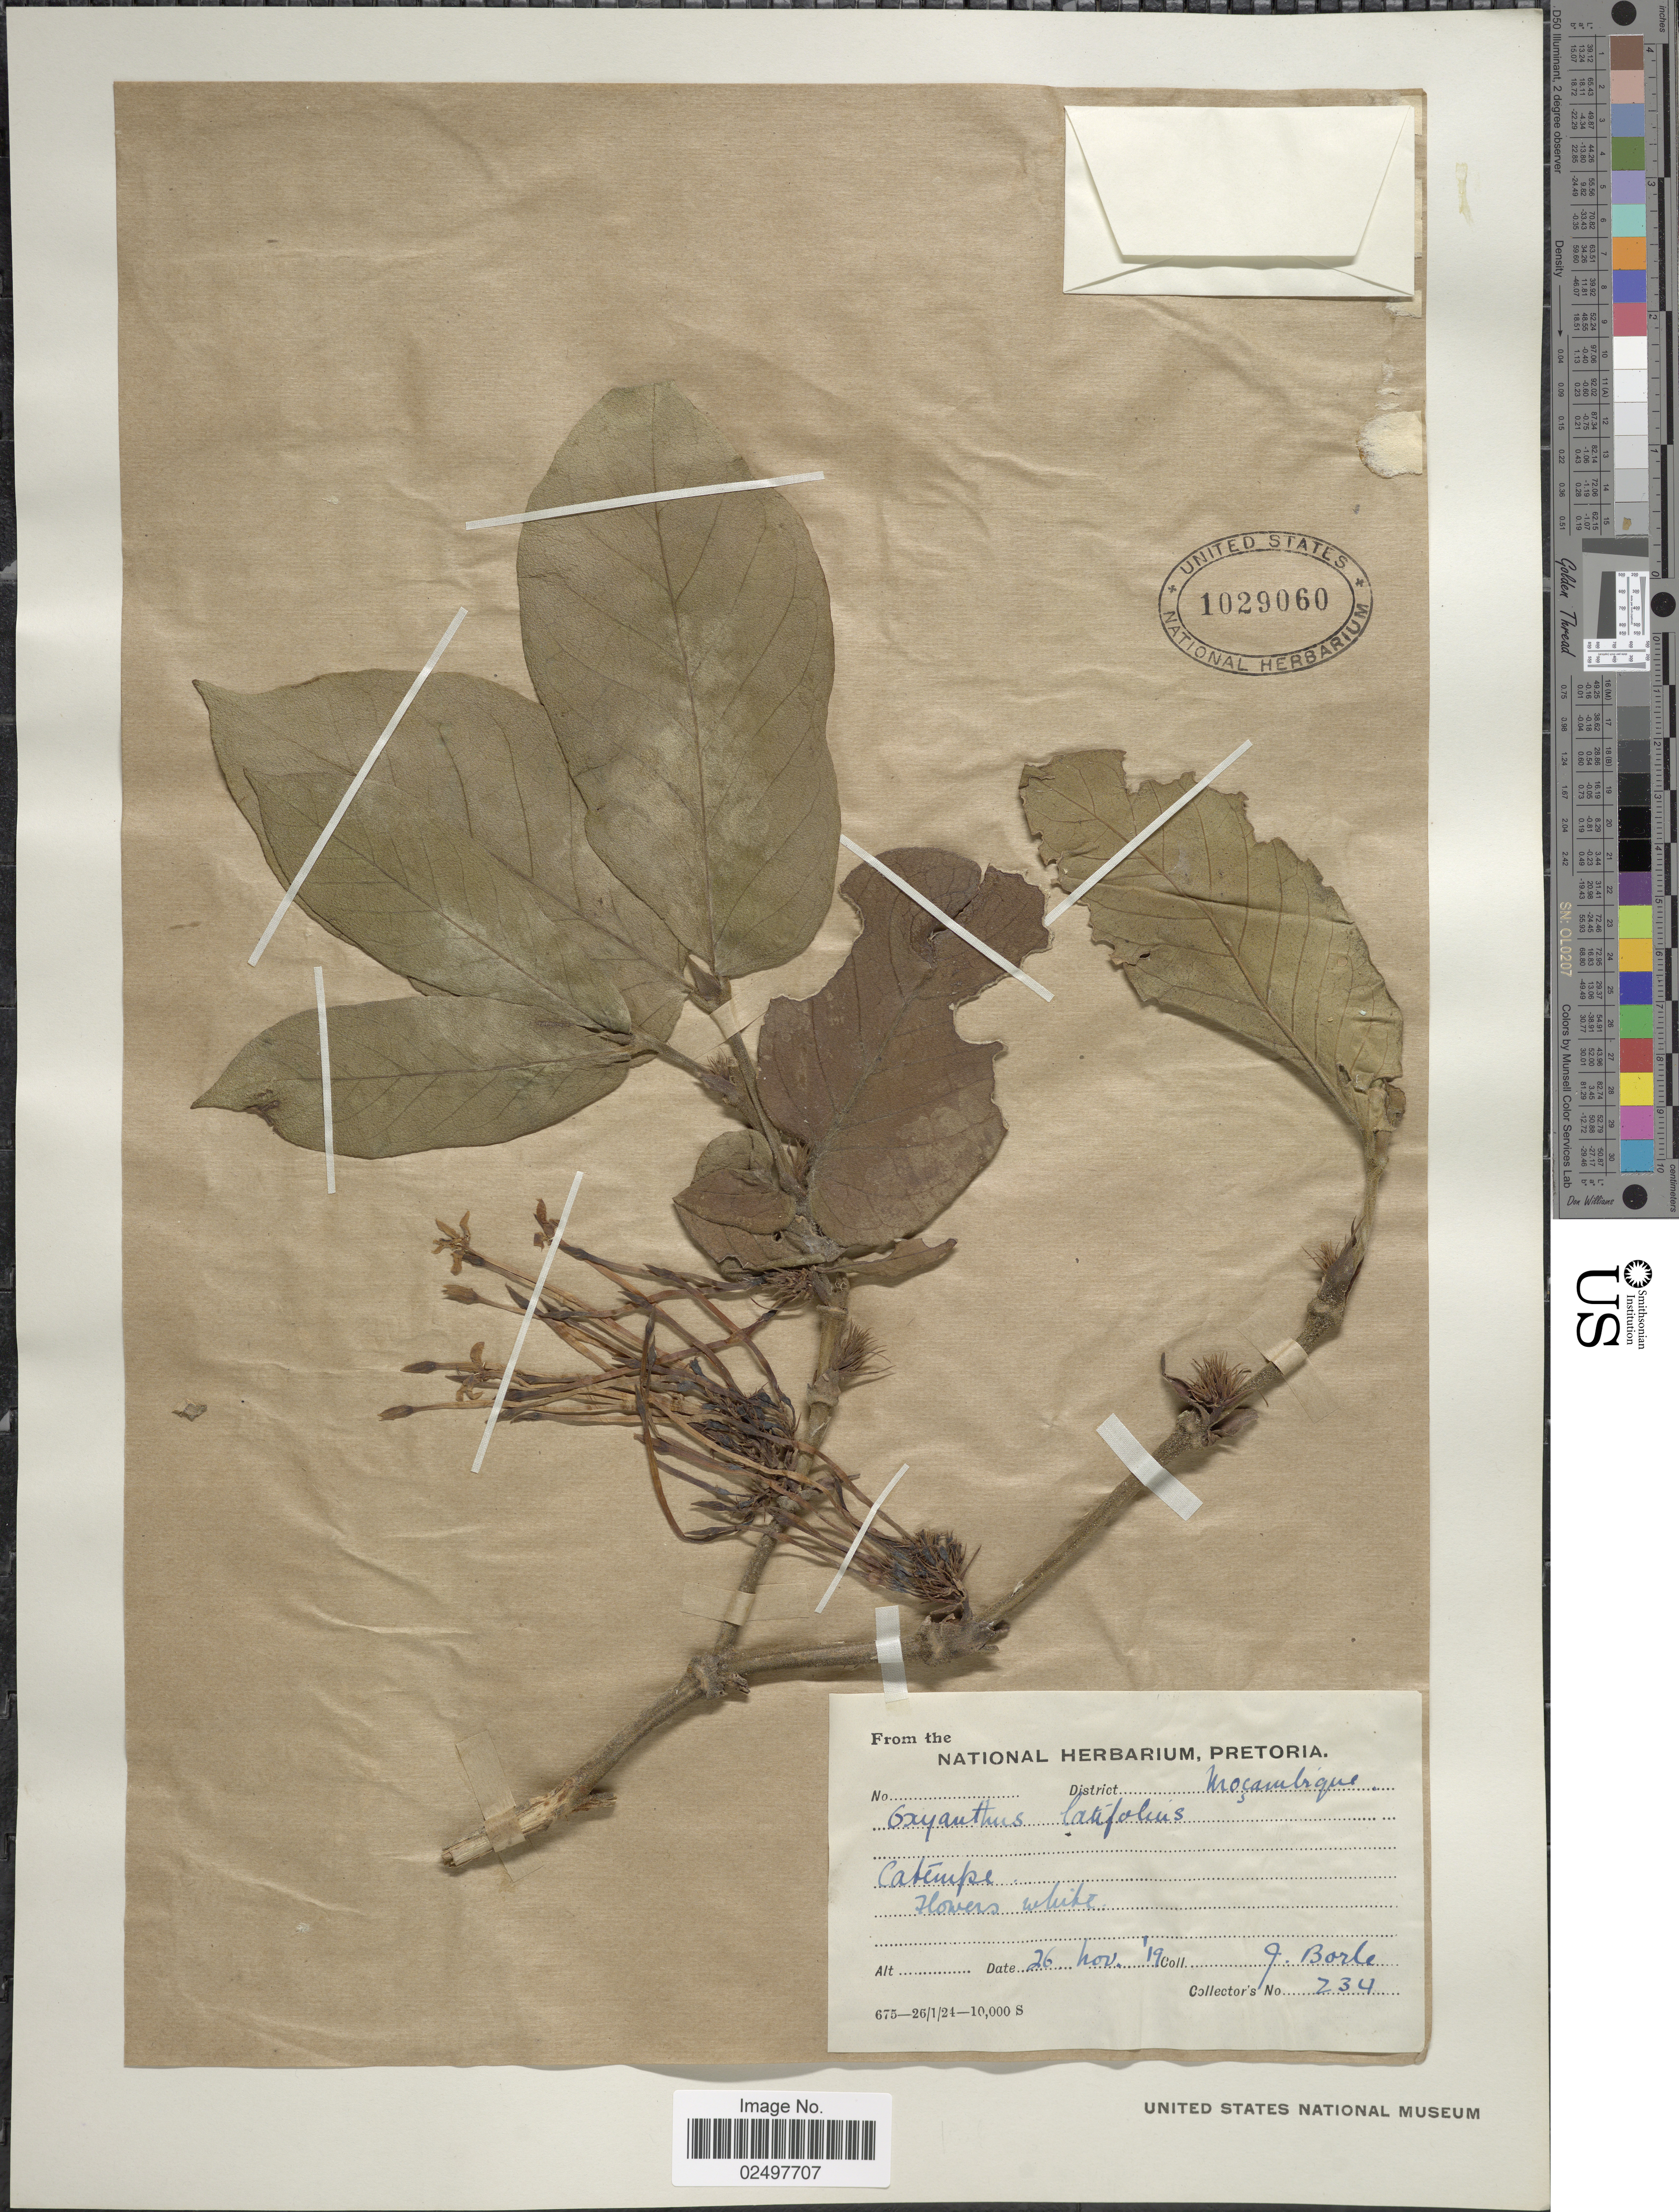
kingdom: Plantae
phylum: Tracheophyta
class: Magnoliopsida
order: Gentianales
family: Rubiaceae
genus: Oxyanthus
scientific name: Oxyanthus latifolius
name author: Sond.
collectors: J. Borle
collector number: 234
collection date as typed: Transcribed d/m/y: 26/11/19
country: Mozambique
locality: District Mocambique, Catempe.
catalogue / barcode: US 1029060